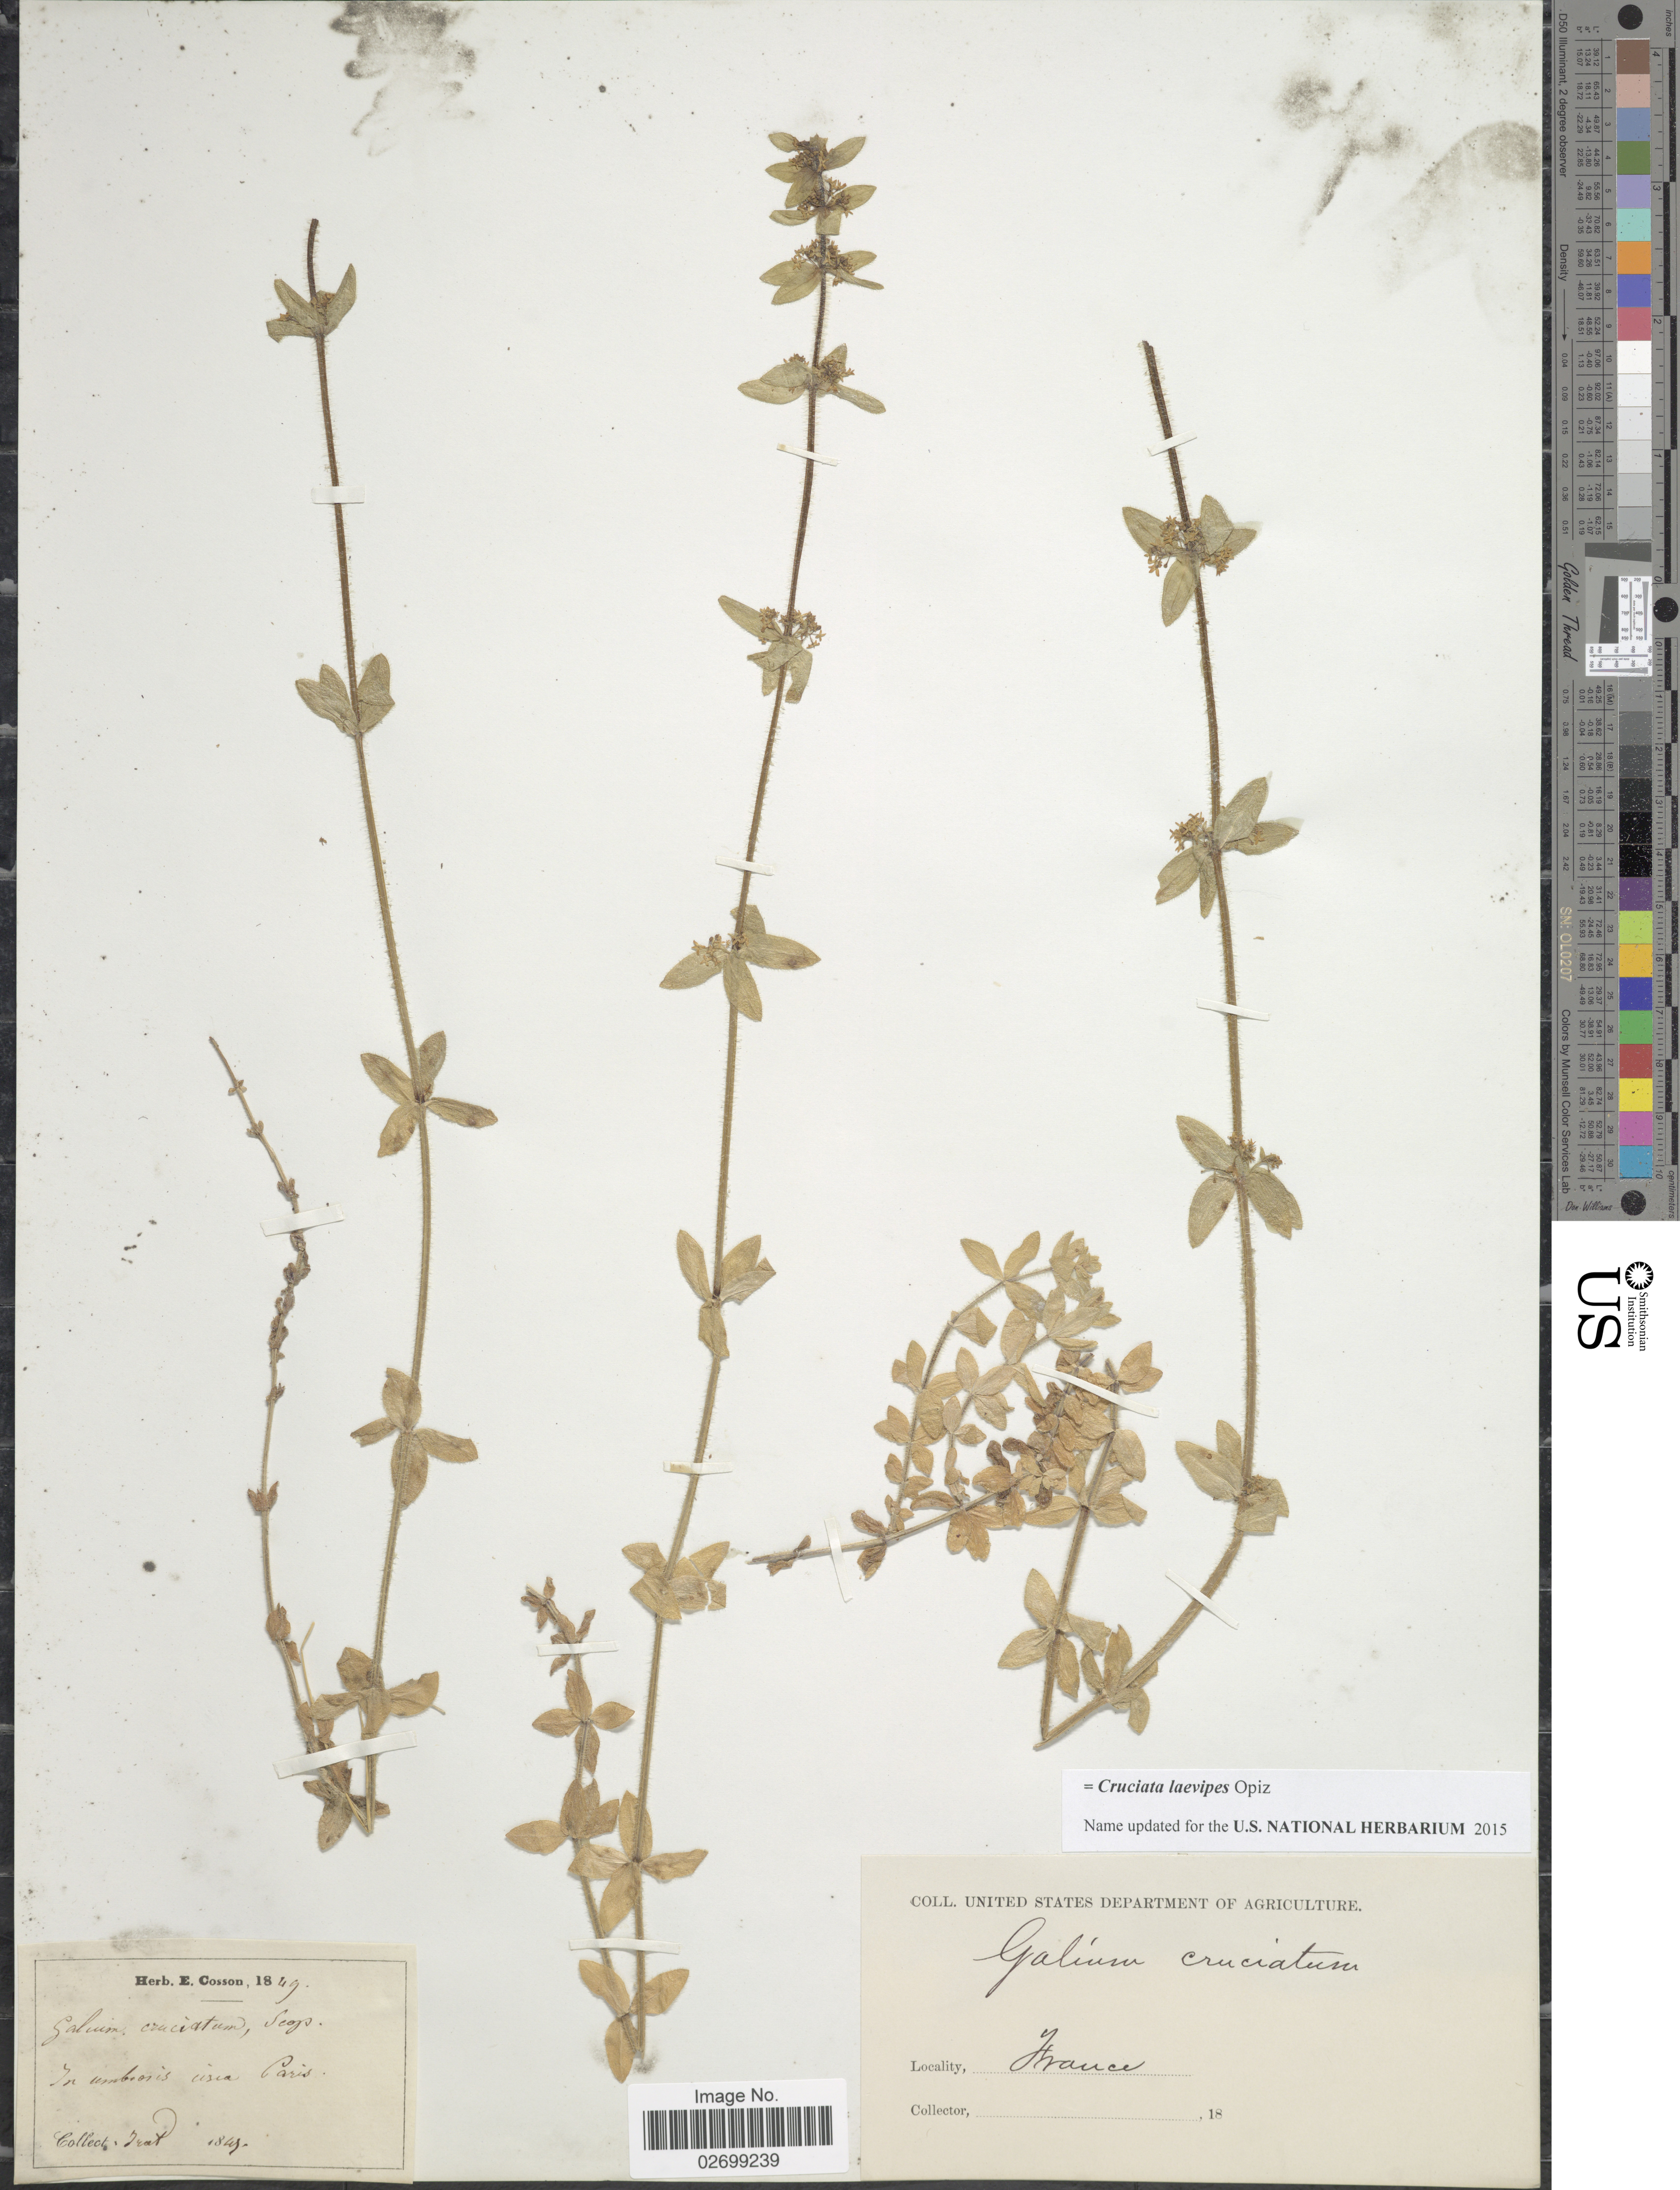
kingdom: Plantae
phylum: Tracheophyta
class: Magnoliopsida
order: Gentianales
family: Rubiaceae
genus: Cruciata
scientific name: Cruciata laevipes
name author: Opiz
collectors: ex herb. E. Cosson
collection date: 1849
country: France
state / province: Île-de-France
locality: In umrosis ursia Paris